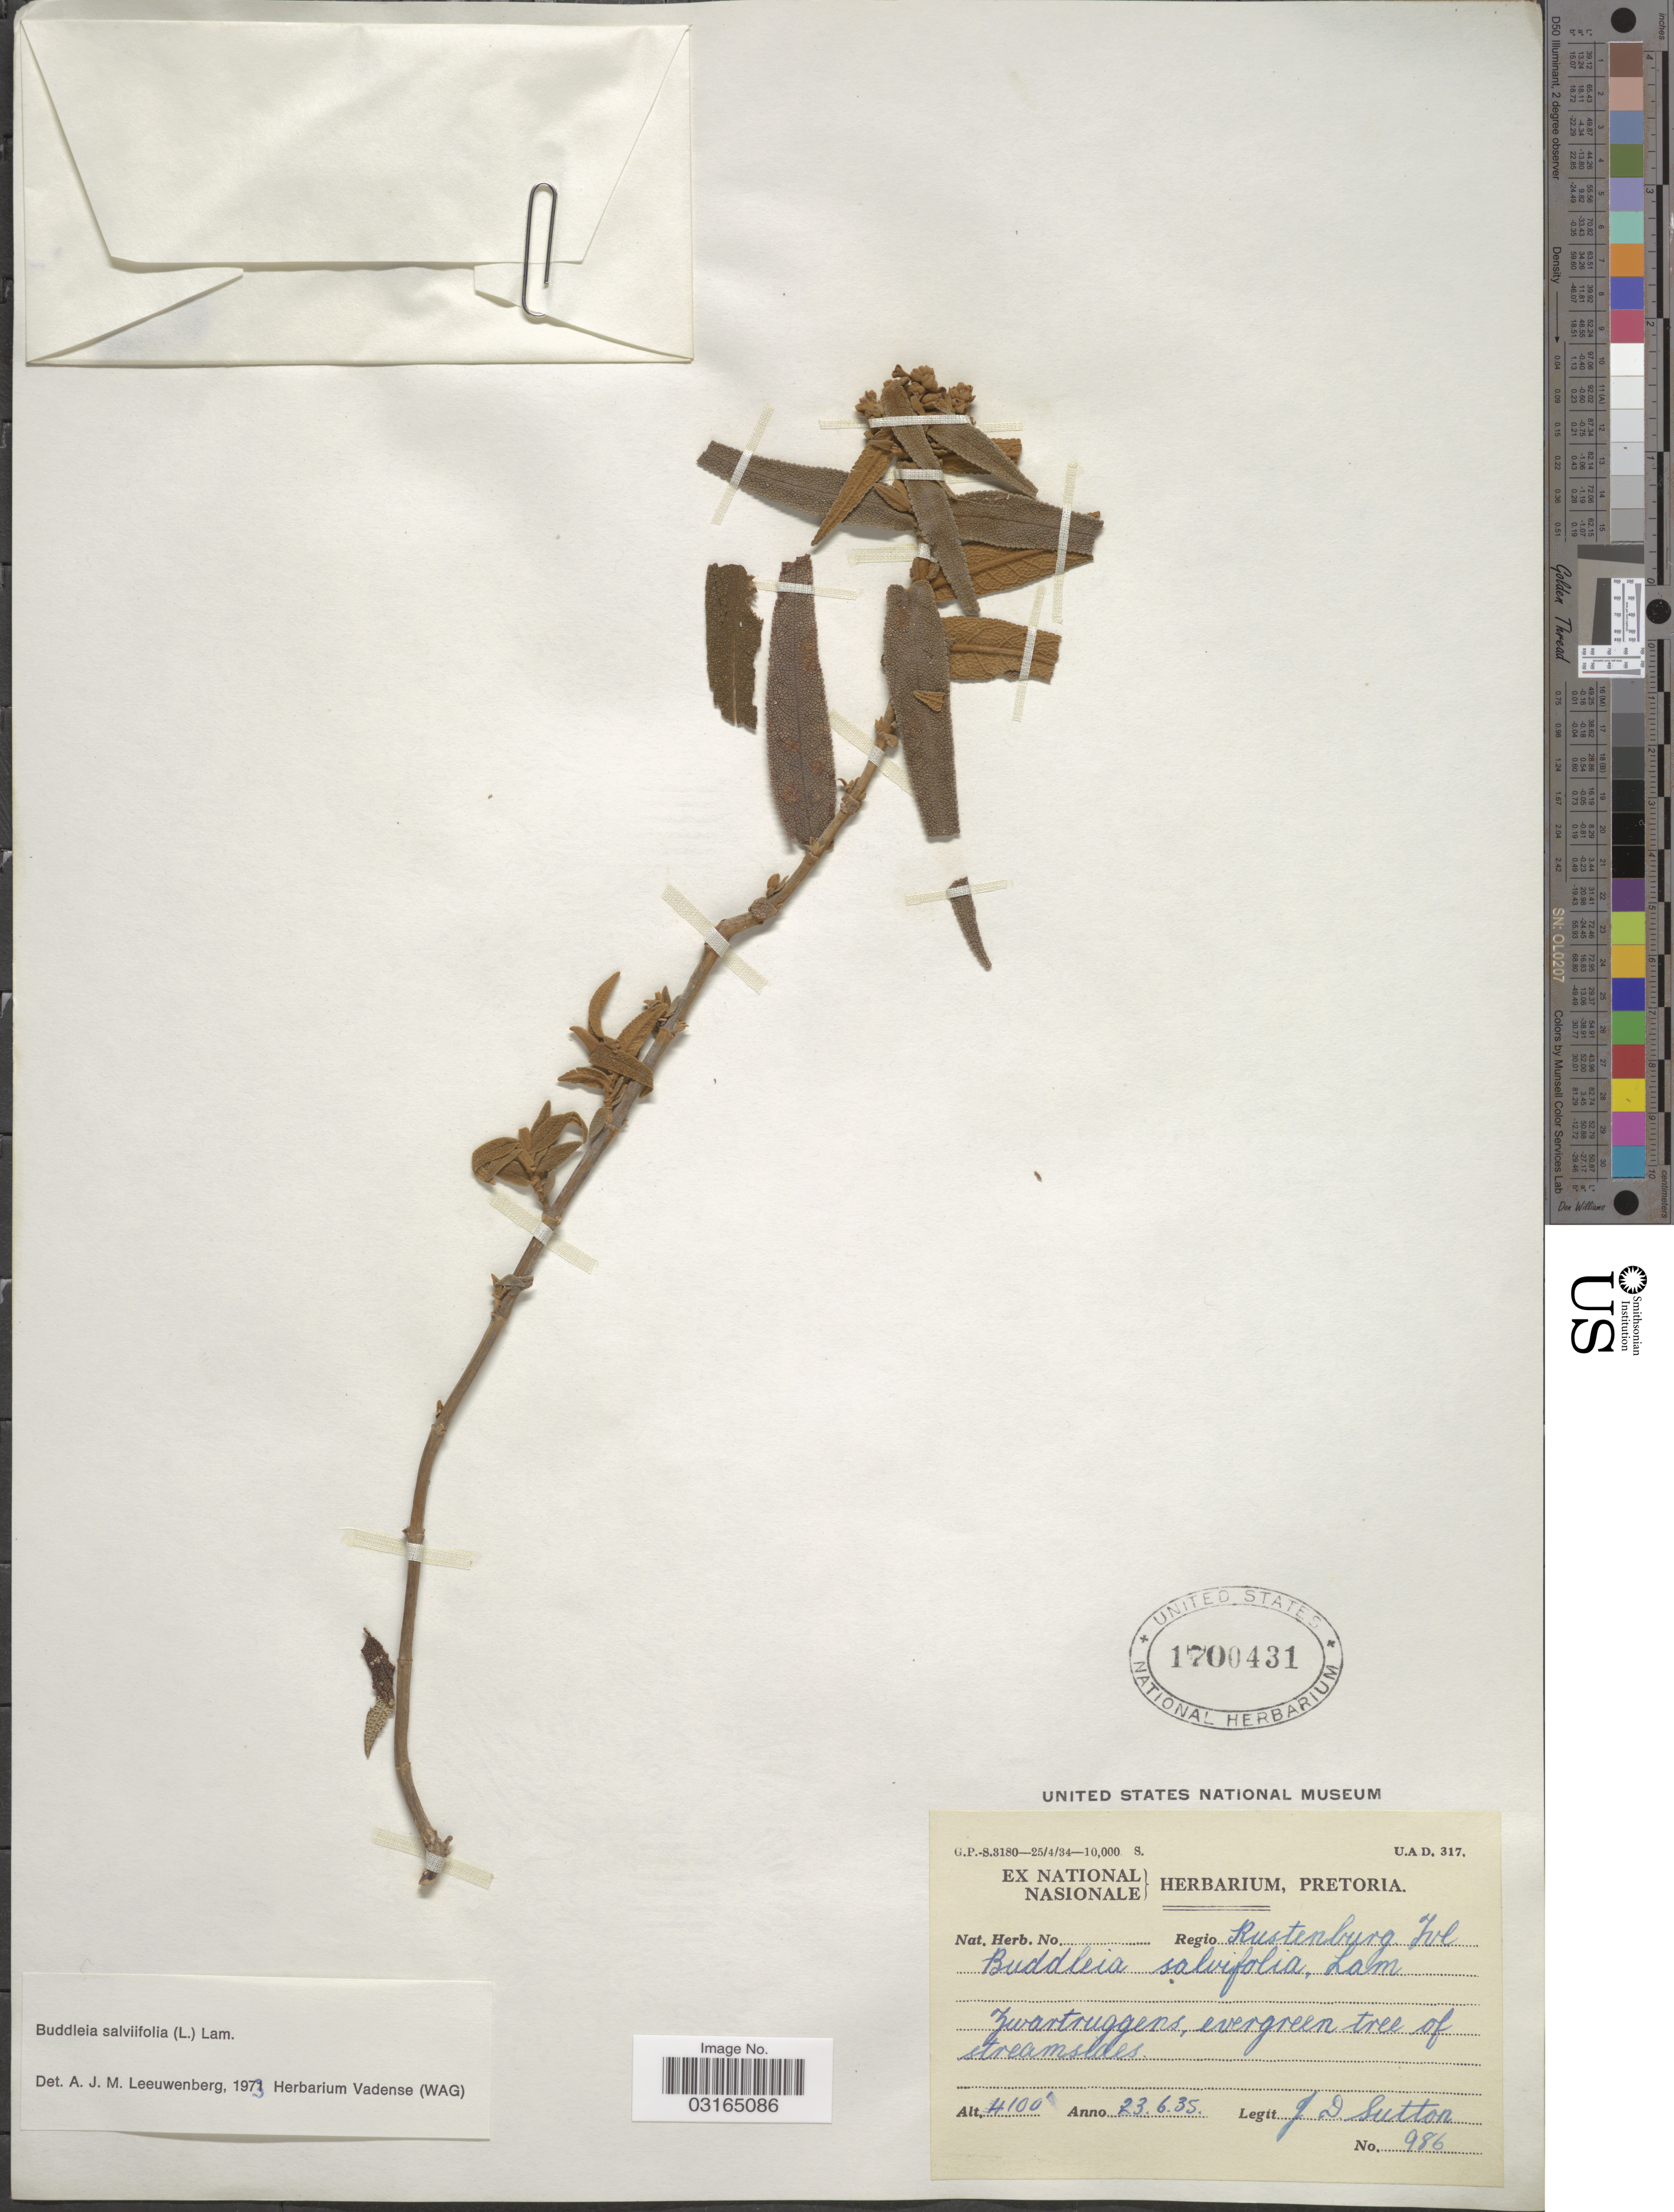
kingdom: Plantae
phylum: Tracheophyta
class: Magnoliopsida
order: Lamiales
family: Scrophulariaceae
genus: Buddleja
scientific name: Buddleja salviifolia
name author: (L.) Lam.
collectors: J. Sutton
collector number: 986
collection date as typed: Transcribed d/m/y: 23/6/35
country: South Africa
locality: Regio Rustenberg Tvl. Zwartruggens.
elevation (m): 1250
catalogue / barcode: US 1700431